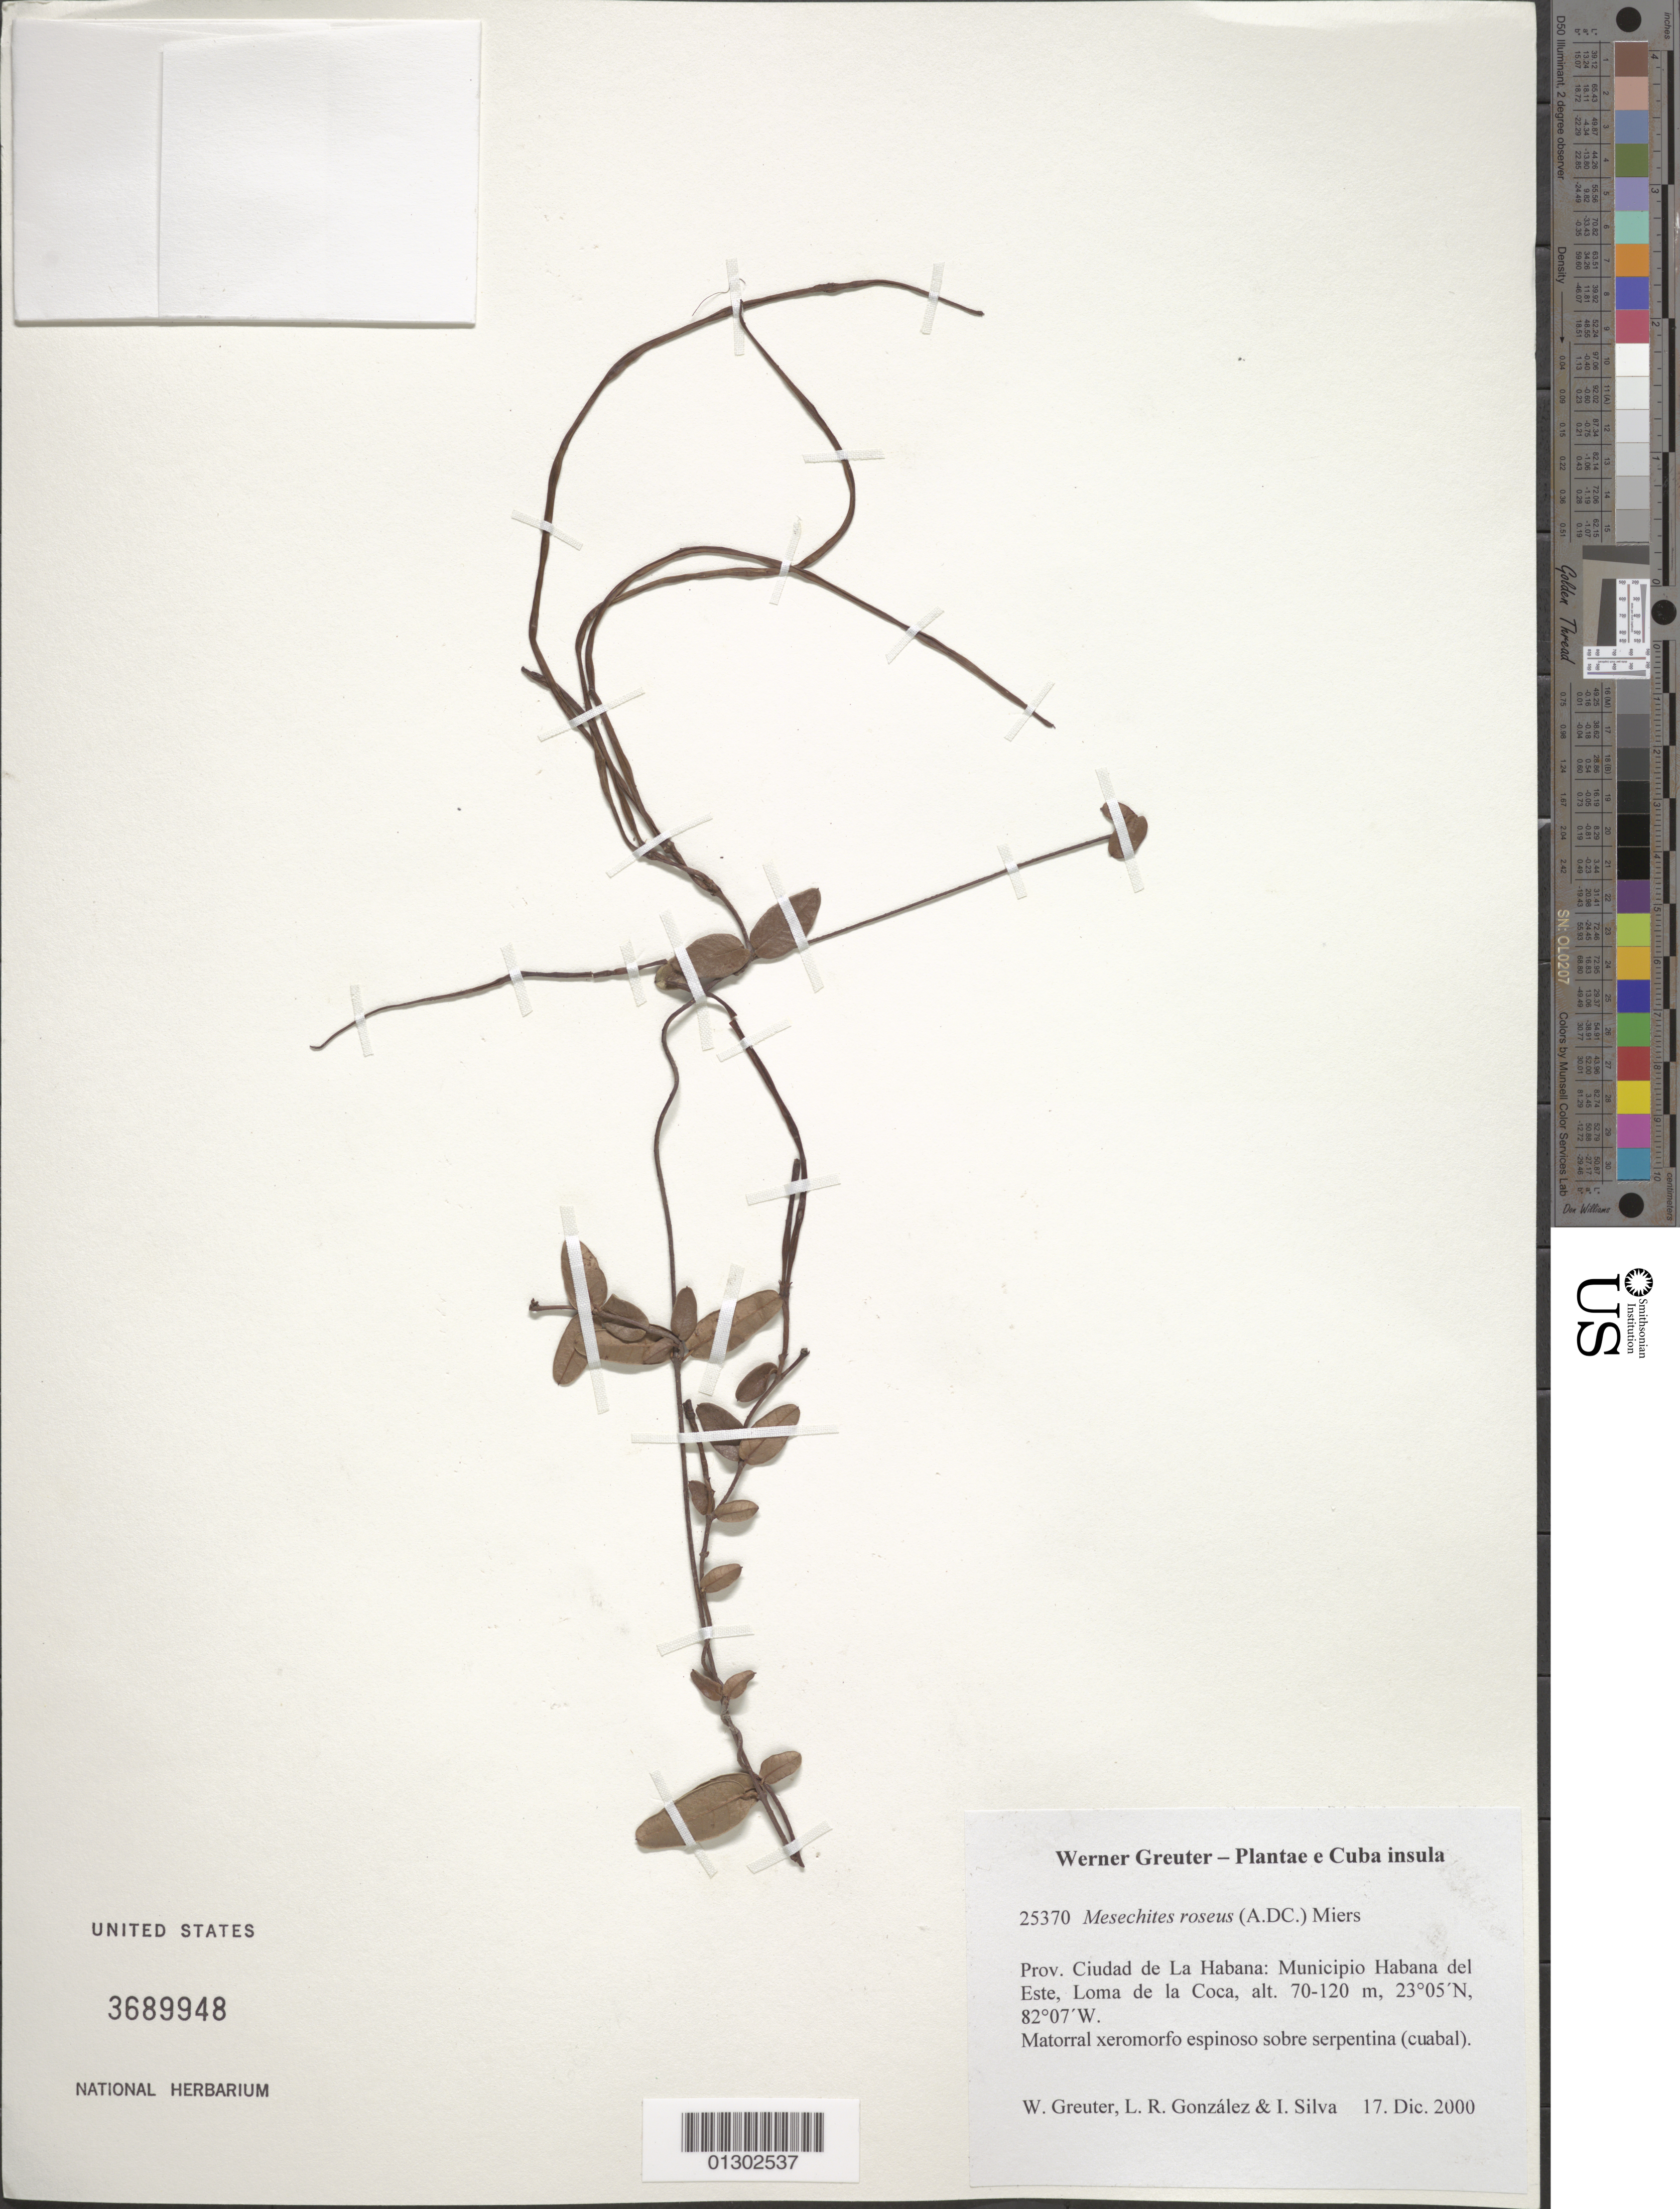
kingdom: Plantae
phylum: Tracheophyta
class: Magnoliopsida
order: Gentianales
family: Apocynaceae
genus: Mesechites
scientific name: Mesechites roseus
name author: (A. DC.) Miers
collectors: W. R. Greuter, L. Gonzalez & I. Silva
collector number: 25370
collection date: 2000-12-17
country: Cuba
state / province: La Habana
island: Cuba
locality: Municipio Habana del Este, Loma de la Coca.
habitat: Matorral xeromorfo espinoso sobre serpentina (cuabal).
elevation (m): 70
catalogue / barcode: US 3689948